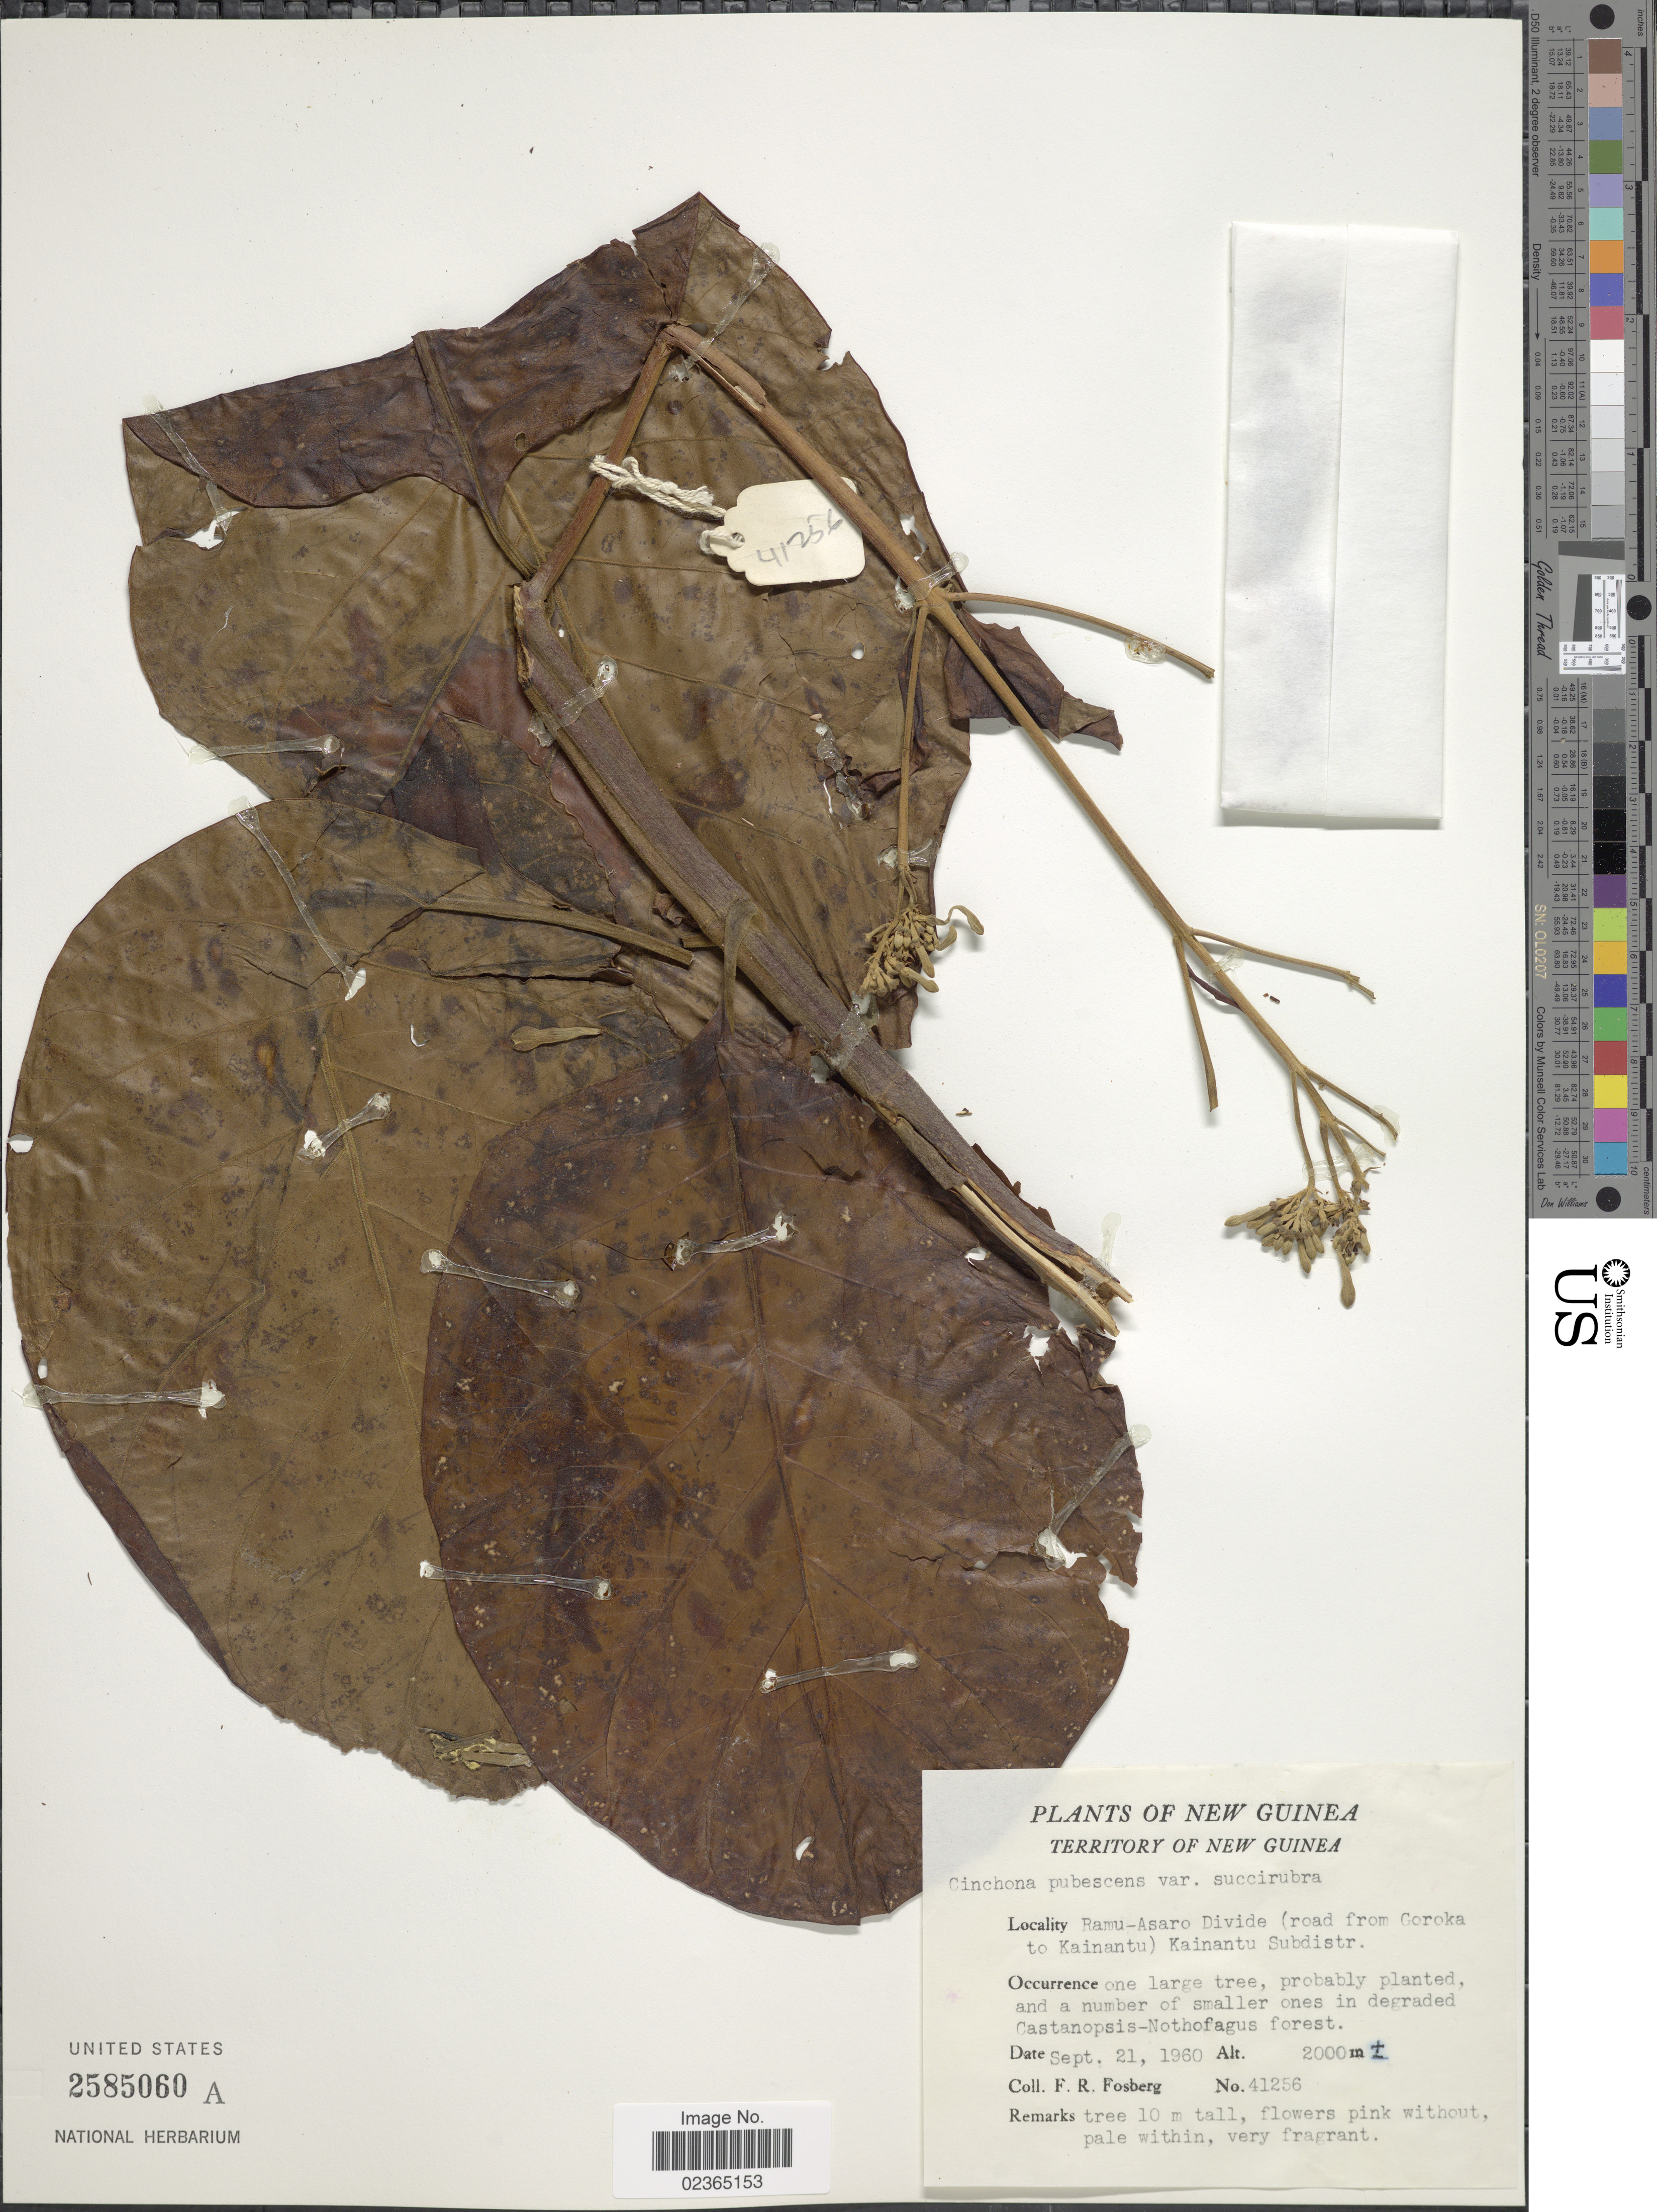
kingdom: Plantae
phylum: Tracheophyta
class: Magnoliopsida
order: Gentianales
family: Rubiaceae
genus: Cinchona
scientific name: Cinchona pubescens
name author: Vahl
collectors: F. R. Fosberg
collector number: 41256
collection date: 1960-09-21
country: Papua New Guinea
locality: New Guinea, Territory of New Guinea, Ramu-Asaro Divide (road from Goroka to Kainantu) Kainantu Subdistr.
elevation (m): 2000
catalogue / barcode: US 2585060A